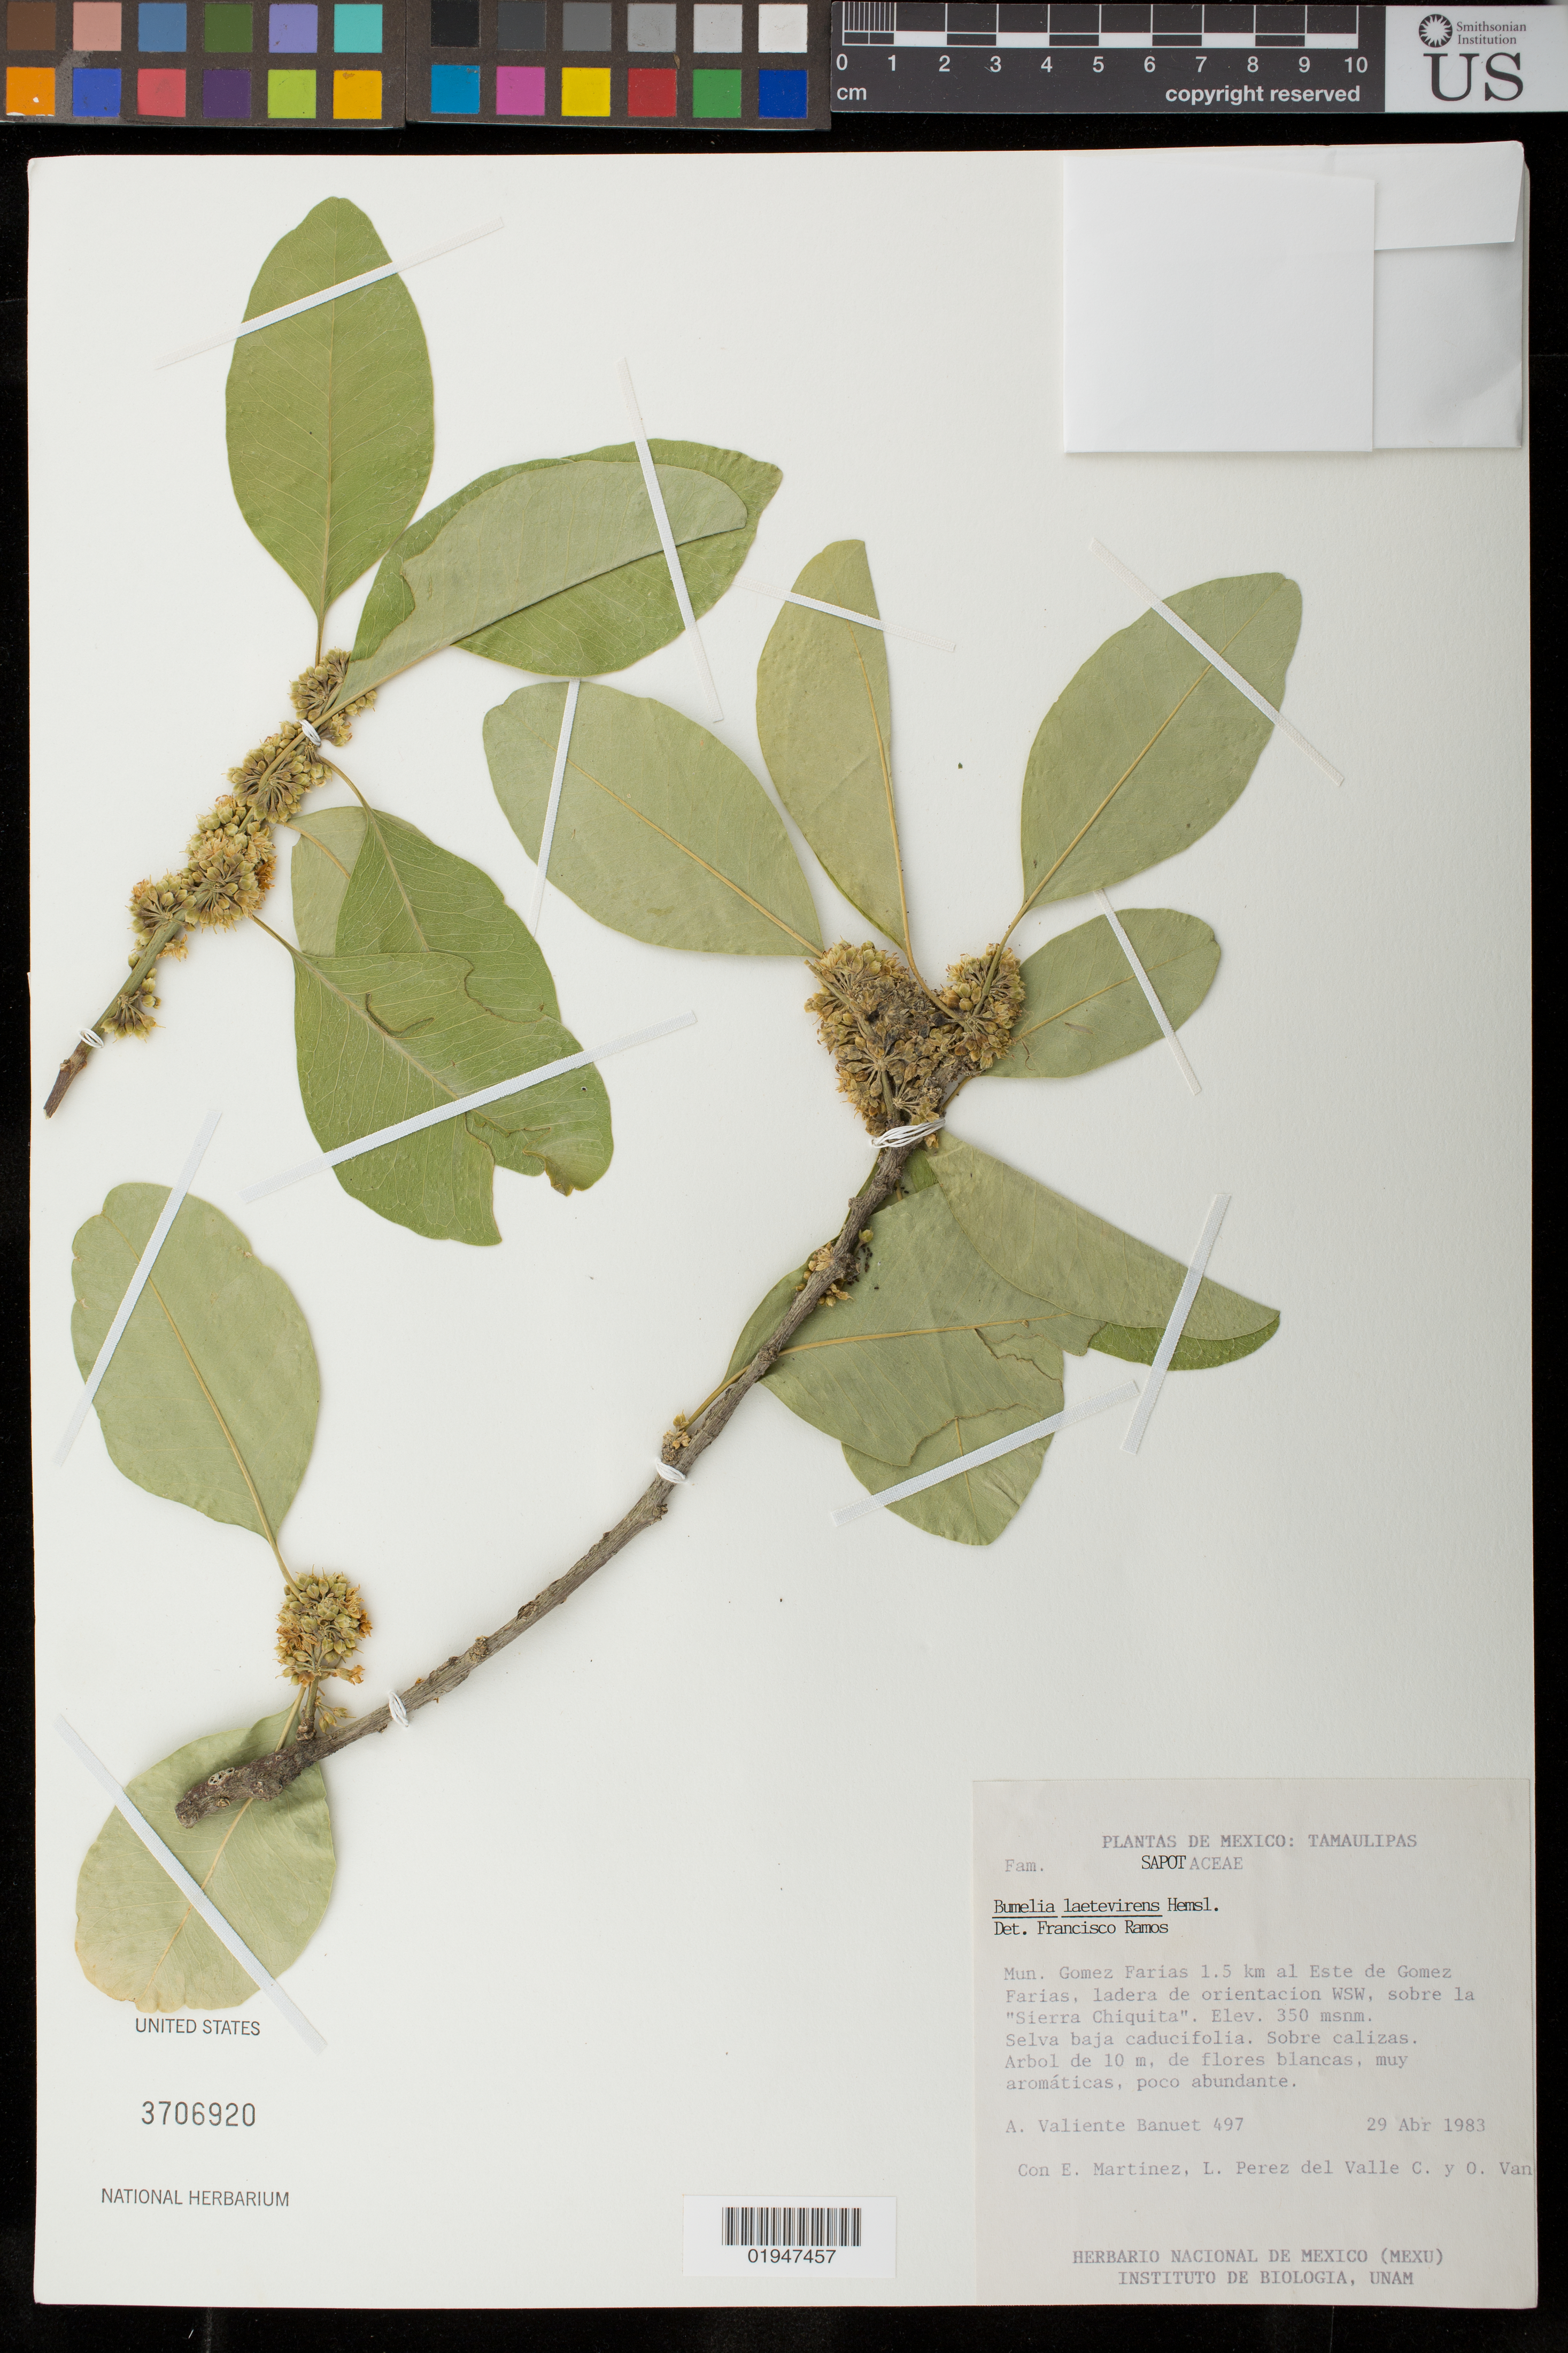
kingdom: Plantae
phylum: Tracheophyta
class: Magnoliopsida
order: Ericales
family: Sapotaceae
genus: Sideroxylon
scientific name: Sideroxylon palmeri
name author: (Rose) T.D. Penn.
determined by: Strong, Mark T., (BOT), Smithsonian Institution - National Museum of Natural History (UNITED STATES)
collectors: A. Valiente B., E. Martínez & L. Perez del Valle C.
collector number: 497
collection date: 1983-04-29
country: Mexico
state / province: Tamaulipas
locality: Mun. gomez Farias, 1.5 km al E de Gomez Farias, ladera de orientacion WSW, sobre la "Sierra Chiquita"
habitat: Selva baja caducifolia. Sobre calizas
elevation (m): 350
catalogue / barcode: US 3706920